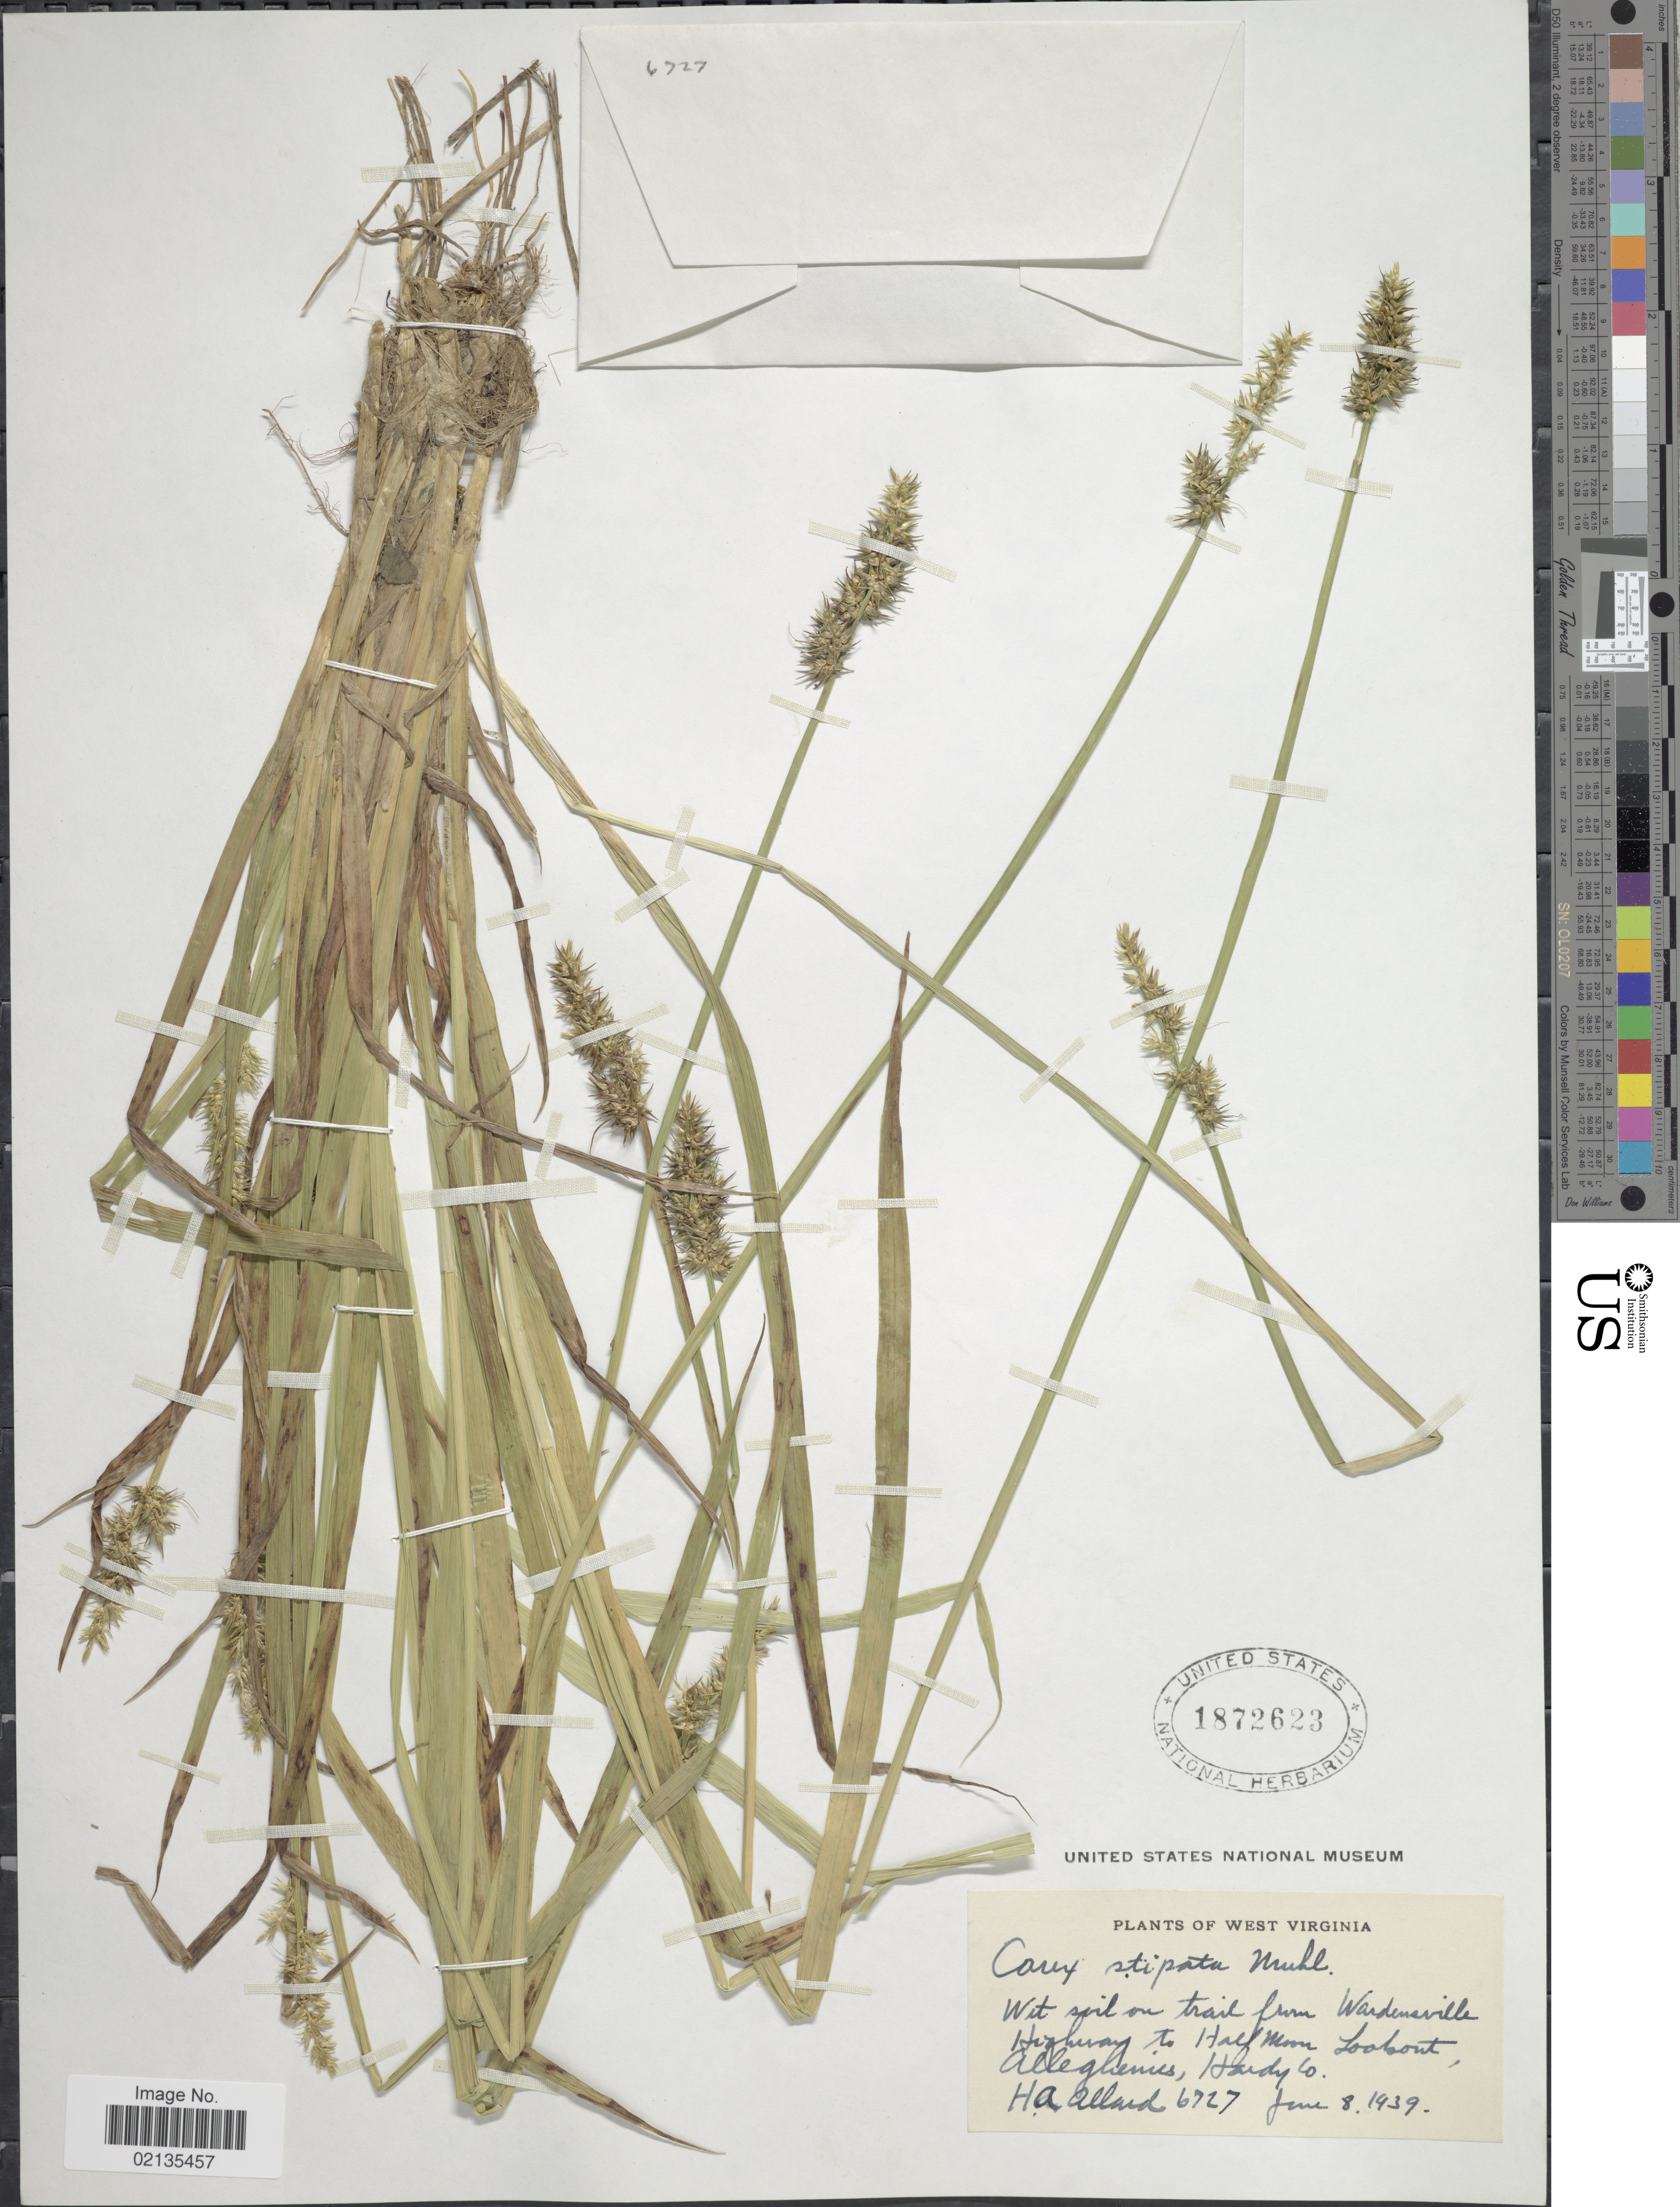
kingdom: Plantae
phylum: Tracheophyta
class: Liliopsida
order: Poales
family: Cyperaceae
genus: Carex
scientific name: Carex stipata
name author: Muhl. ex Willd.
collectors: H. A. Allard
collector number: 6727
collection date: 1939-06-08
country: United States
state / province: West Virginia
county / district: Hardy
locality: Wet soil on trail from Wardensville Highway to Half Moon Lookout, Alleghenies, Hardy Co.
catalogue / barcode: US 1872623